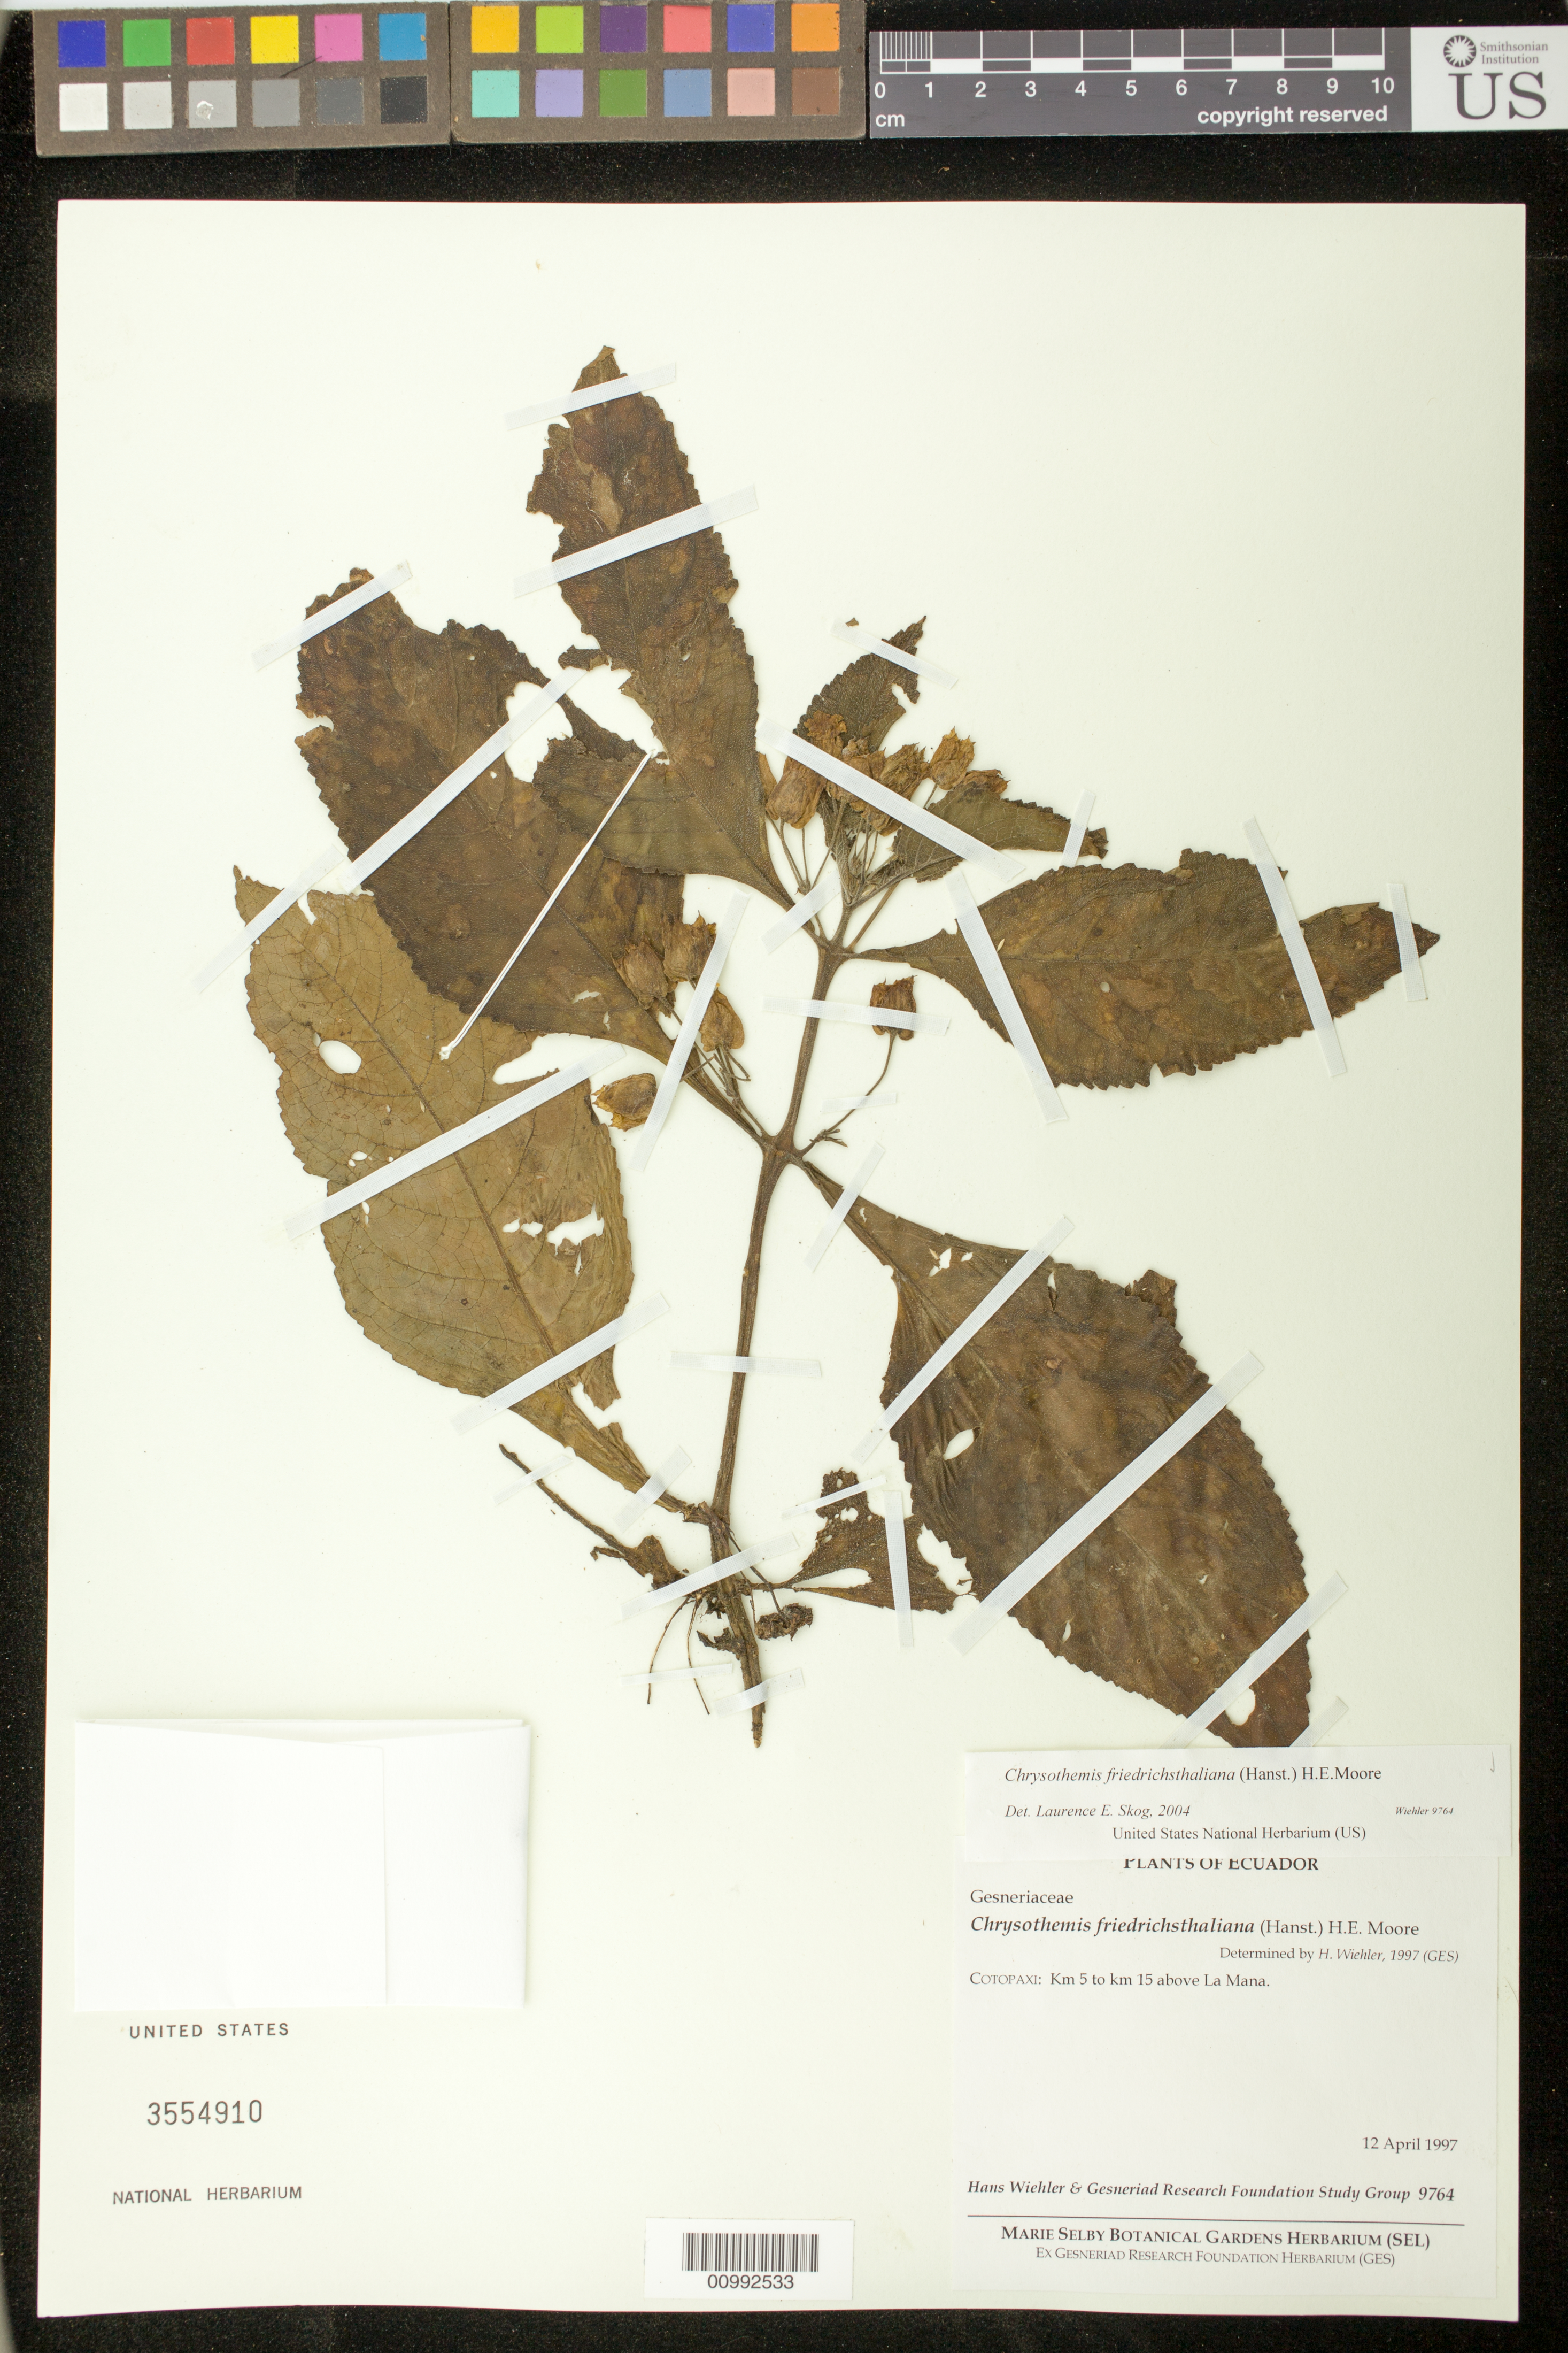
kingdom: Plantae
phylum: Tracheophyta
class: Magnoliopsida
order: Lamiales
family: Gesneriaceae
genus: Chrysothemis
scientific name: Chrysothemis friedrichsthaliana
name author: (Hanst.) H.E. Moore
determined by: Skog, Laurence E.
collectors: H. J. Wiehler & GRF Study Group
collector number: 9764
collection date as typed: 12 Apr 1997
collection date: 1997-04-12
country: Ecuador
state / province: Cotopaxi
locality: Cotopaxi: km 5 to km 15 above La Mana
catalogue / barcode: US 3554910